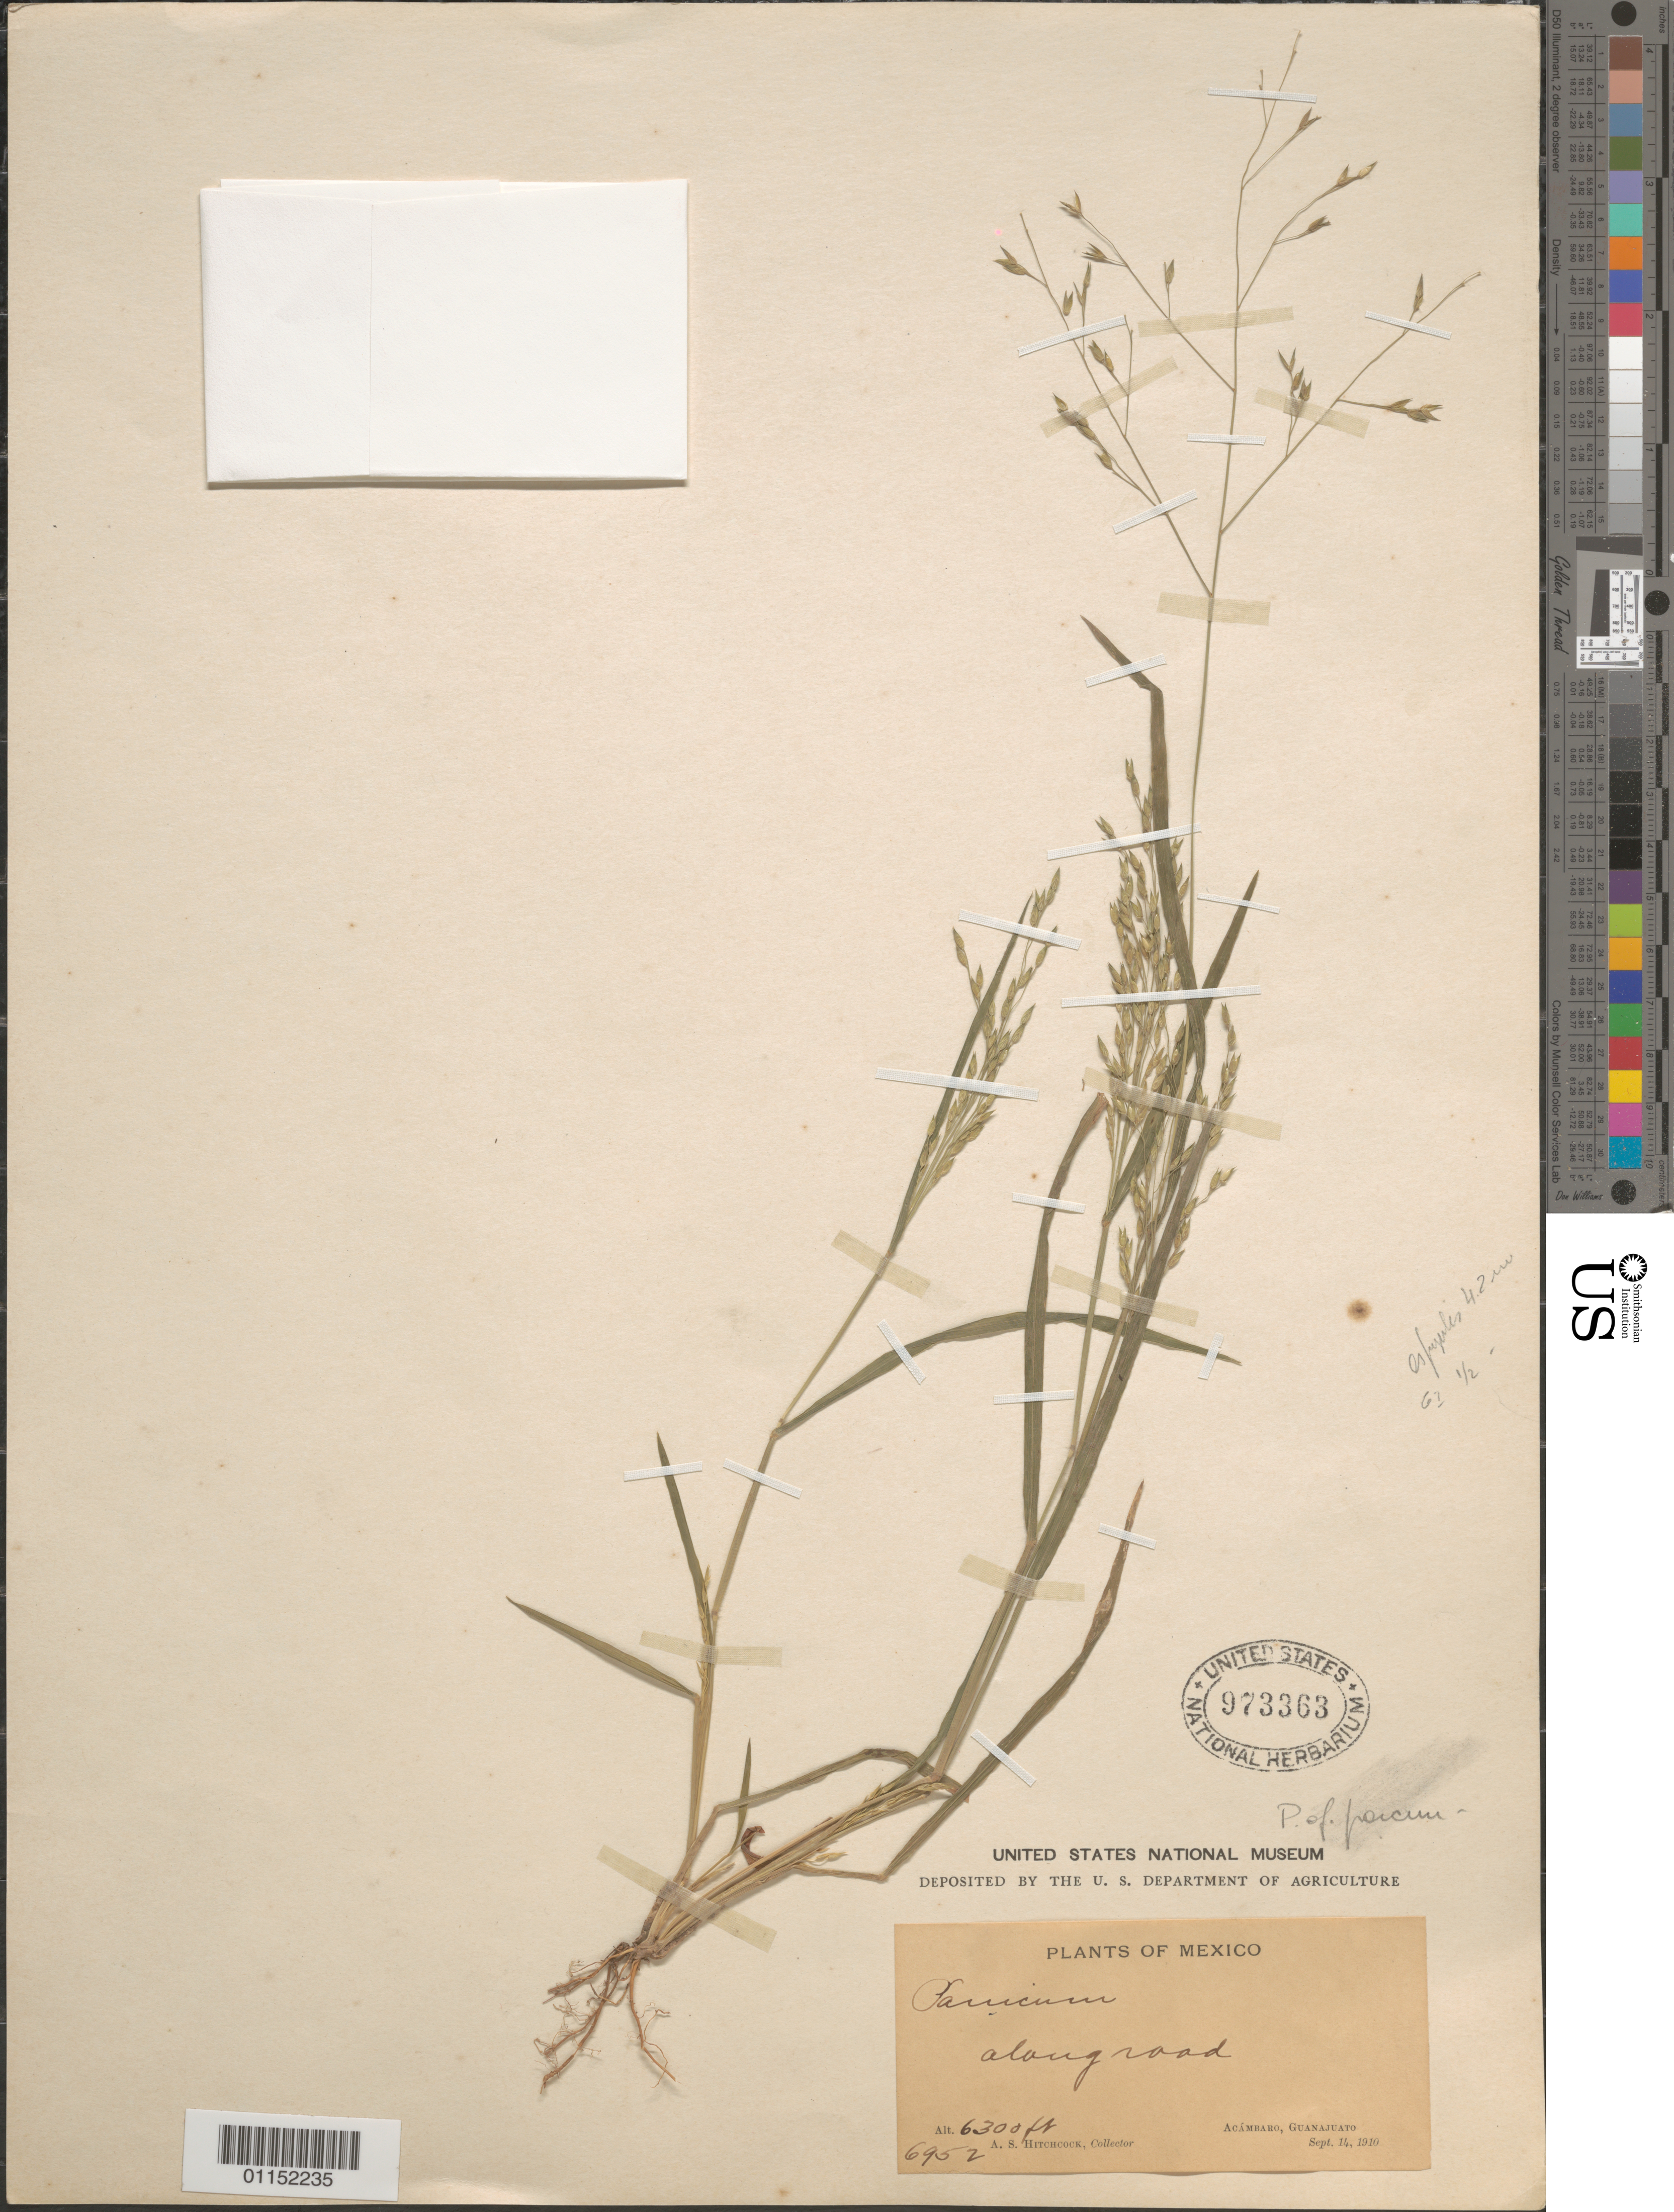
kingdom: Plantae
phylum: Tracheophyta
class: Liliopsida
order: Poales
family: Poaceae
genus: Panicum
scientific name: Panicum parcum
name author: Hitchc. & Chase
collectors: A. S. Hitchcock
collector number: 6952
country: Mexico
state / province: Guanajuato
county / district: Acámbaro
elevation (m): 1920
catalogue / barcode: US 973363